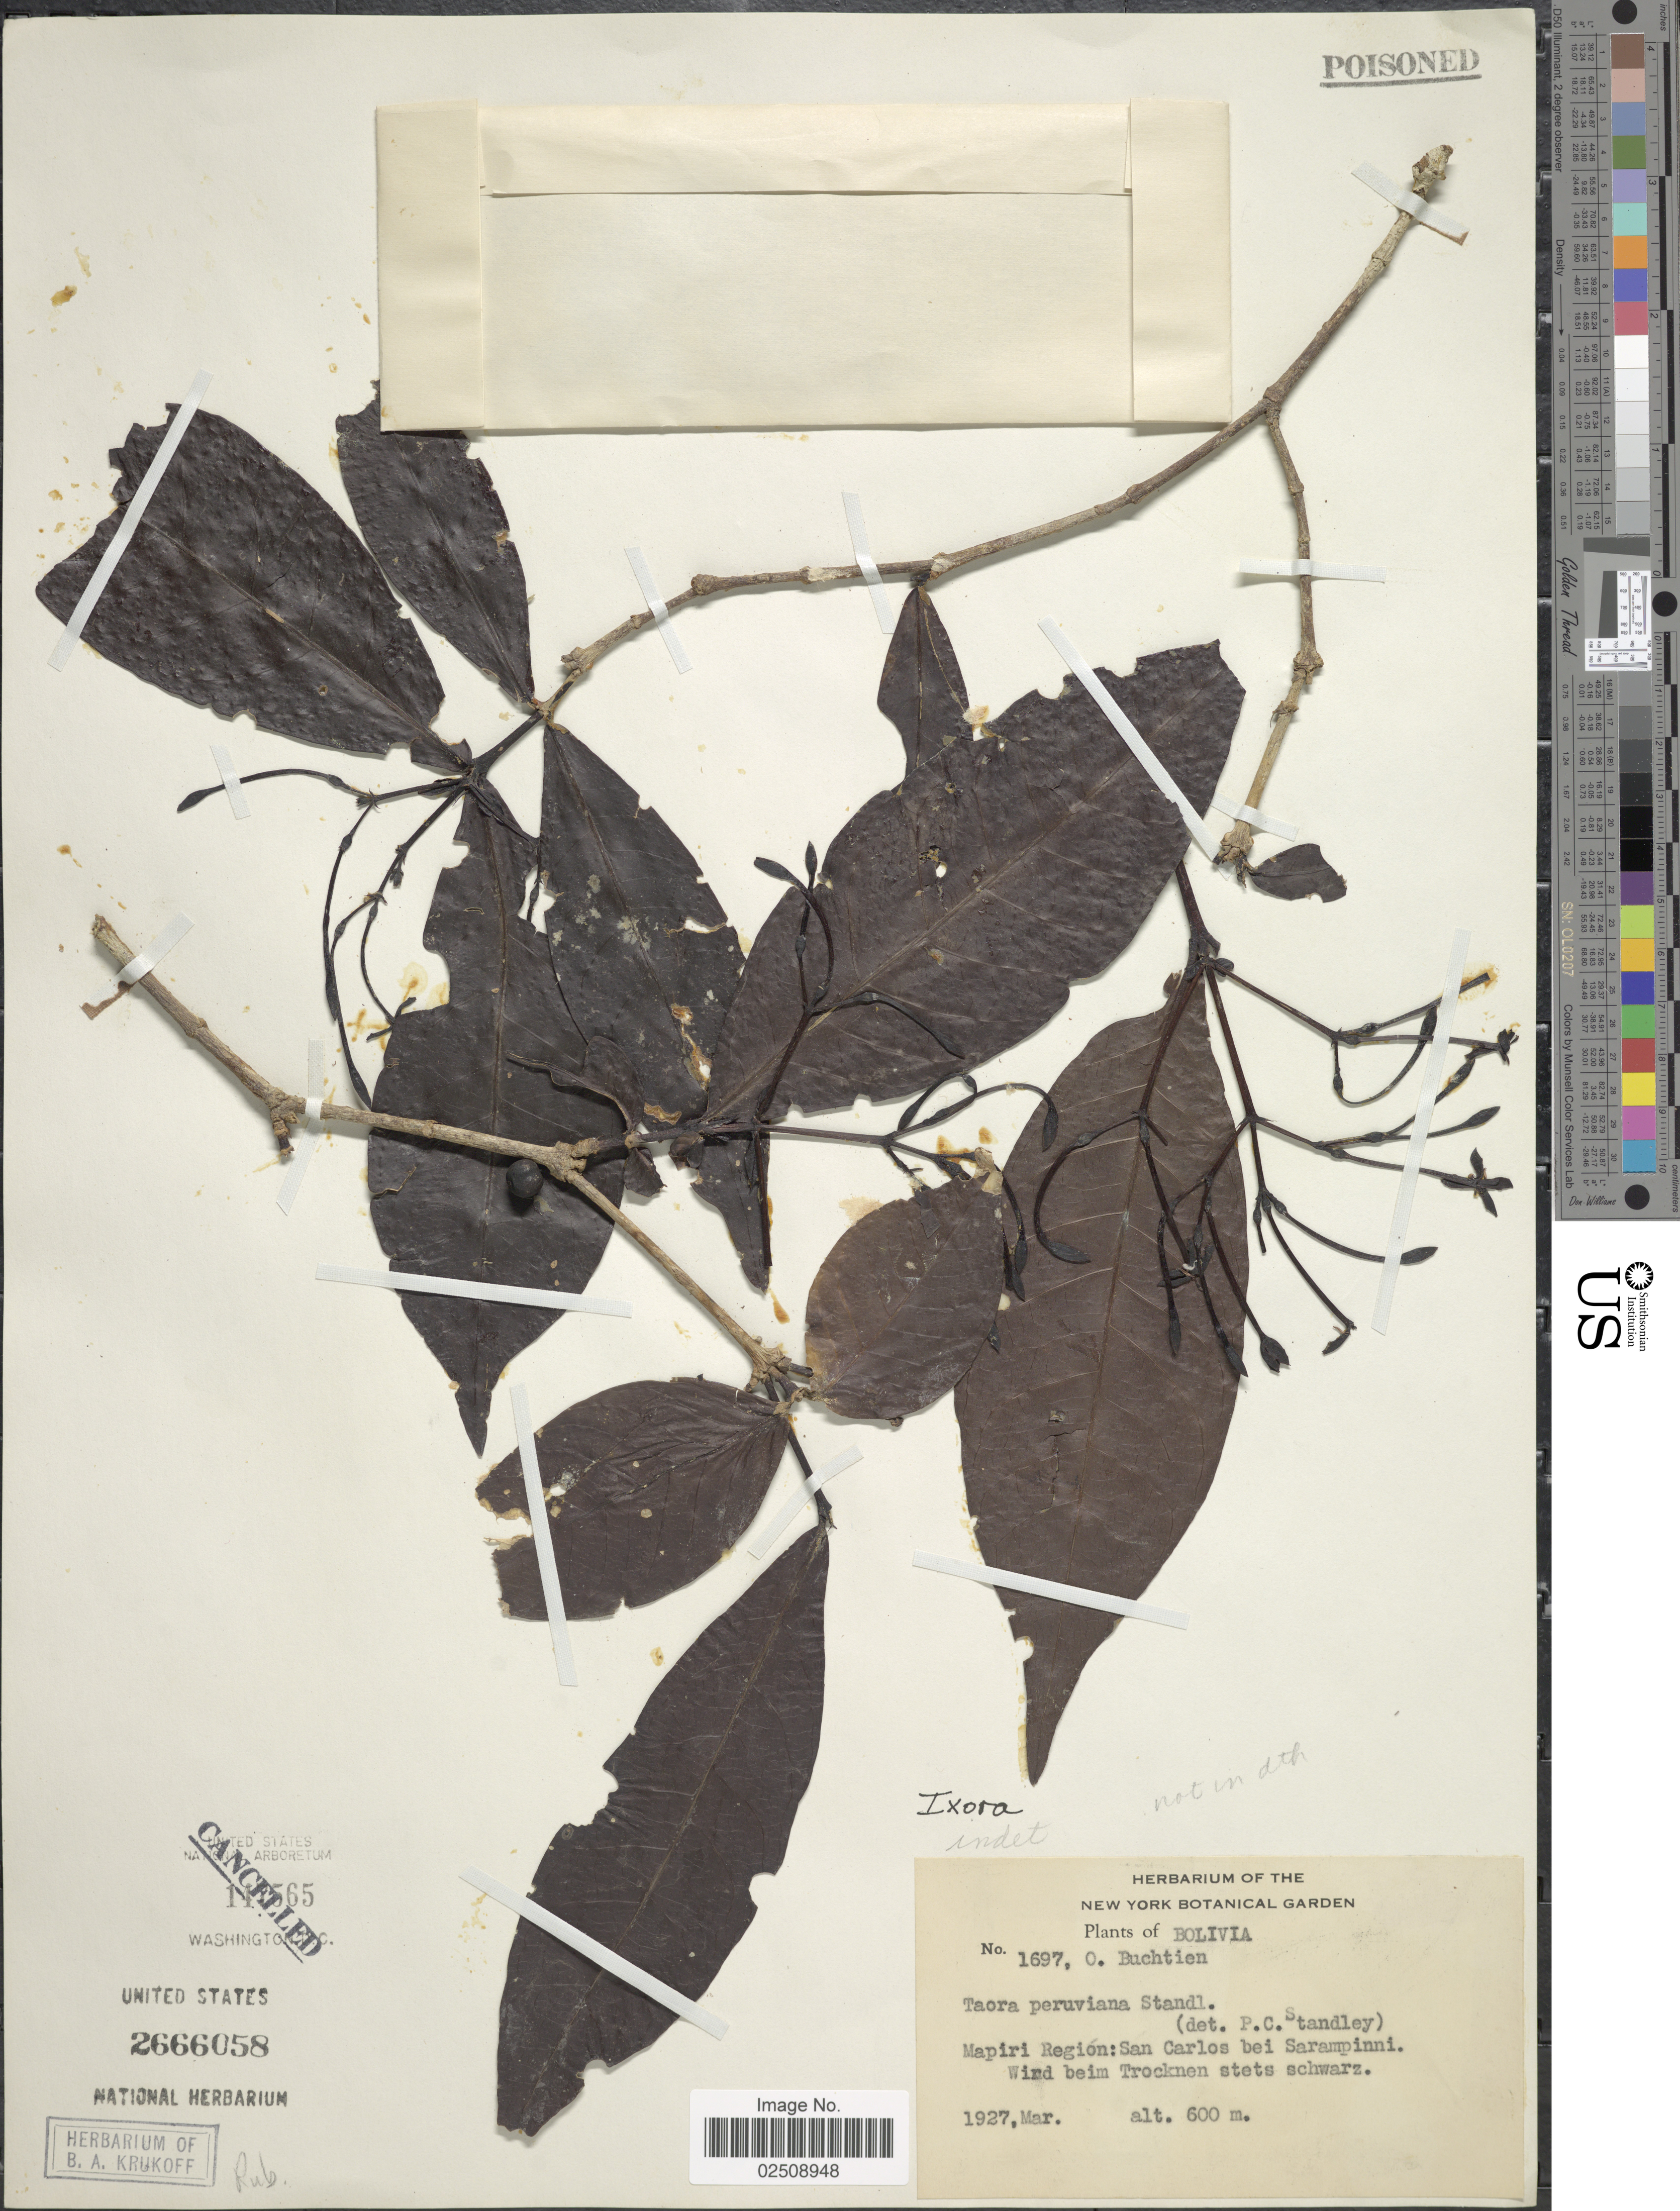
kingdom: Plantae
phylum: Tracheophyta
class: Magnoliopsida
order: Gentianales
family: Rubiaceae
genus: Ixora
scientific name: Ixora sp.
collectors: O. Buchtien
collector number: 1697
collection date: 1927-03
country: Bolivia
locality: Mapiri Region: San Carlos bei Sarampinni. Wird beim Trocknen stets schwarz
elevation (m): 600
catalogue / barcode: US 2666058